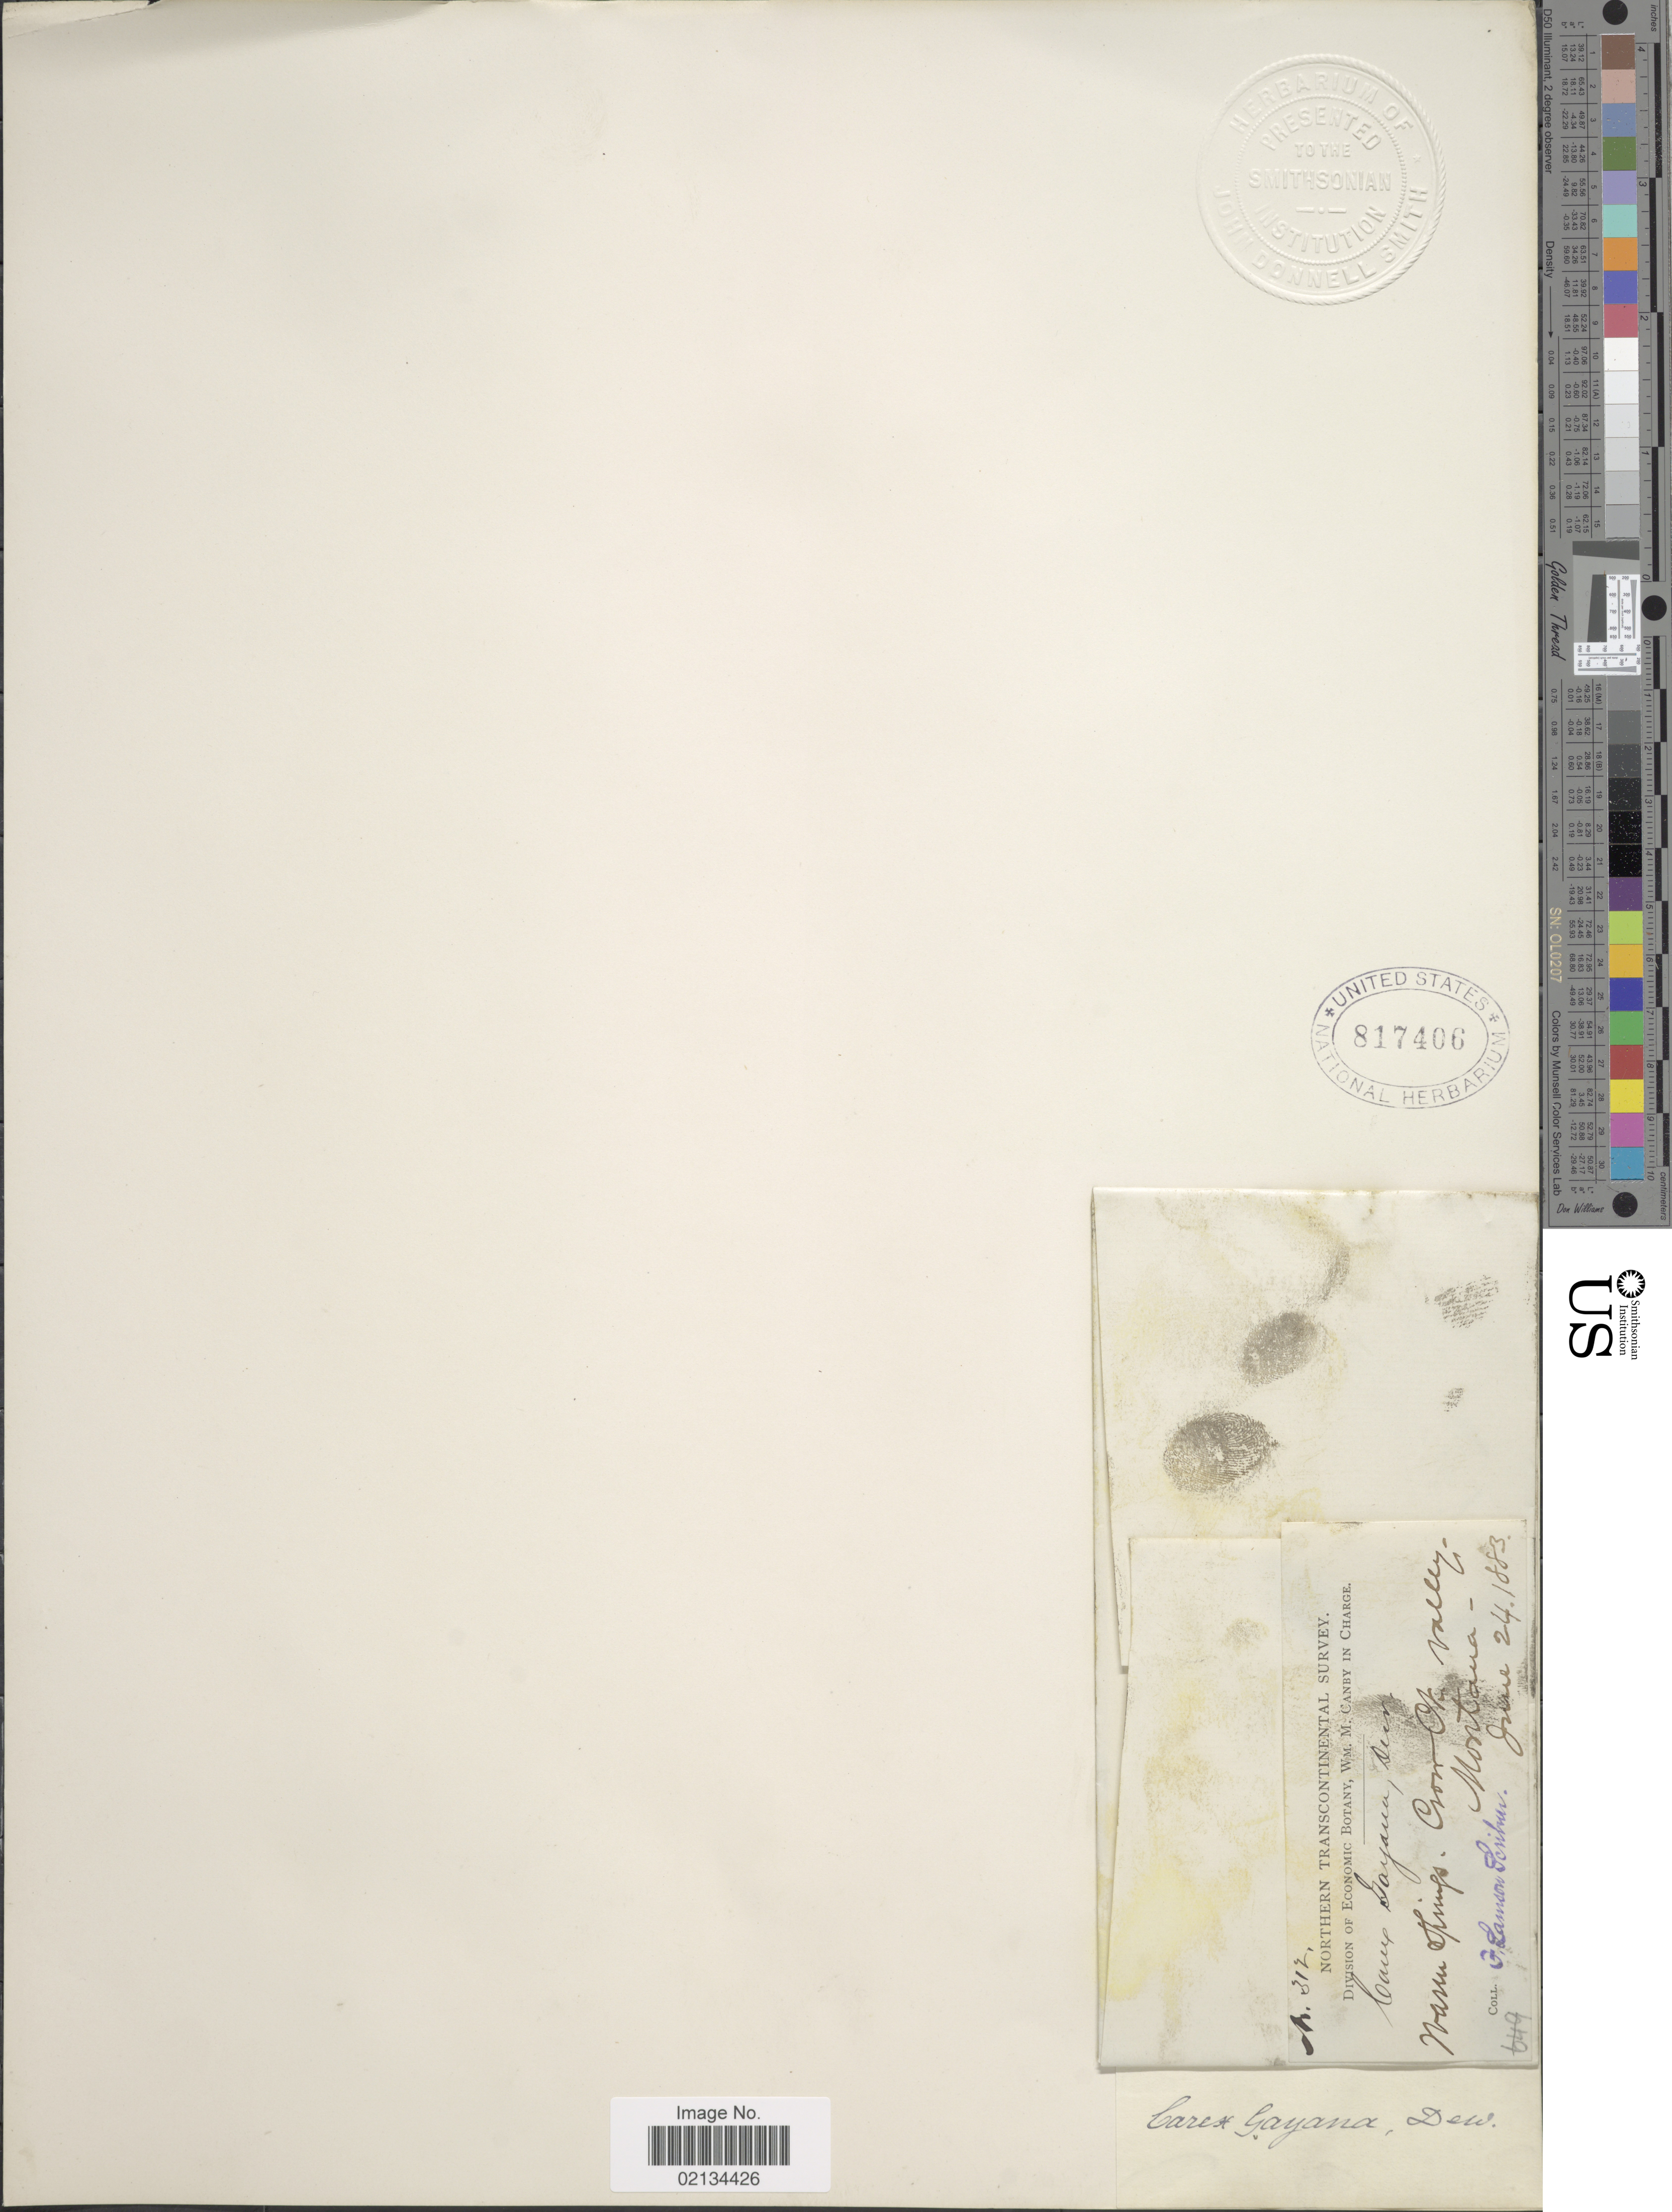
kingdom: Plantae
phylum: Tracheophyta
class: Liliopsida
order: Poales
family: Cyperaceae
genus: Carex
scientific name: Carex simulata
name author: Mack.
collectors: F. L. Scribner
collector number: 312*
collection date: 1883-06-24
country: United States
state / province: Montana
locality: Waren Springs, Crow Ck. valley.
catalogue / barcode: US 817406